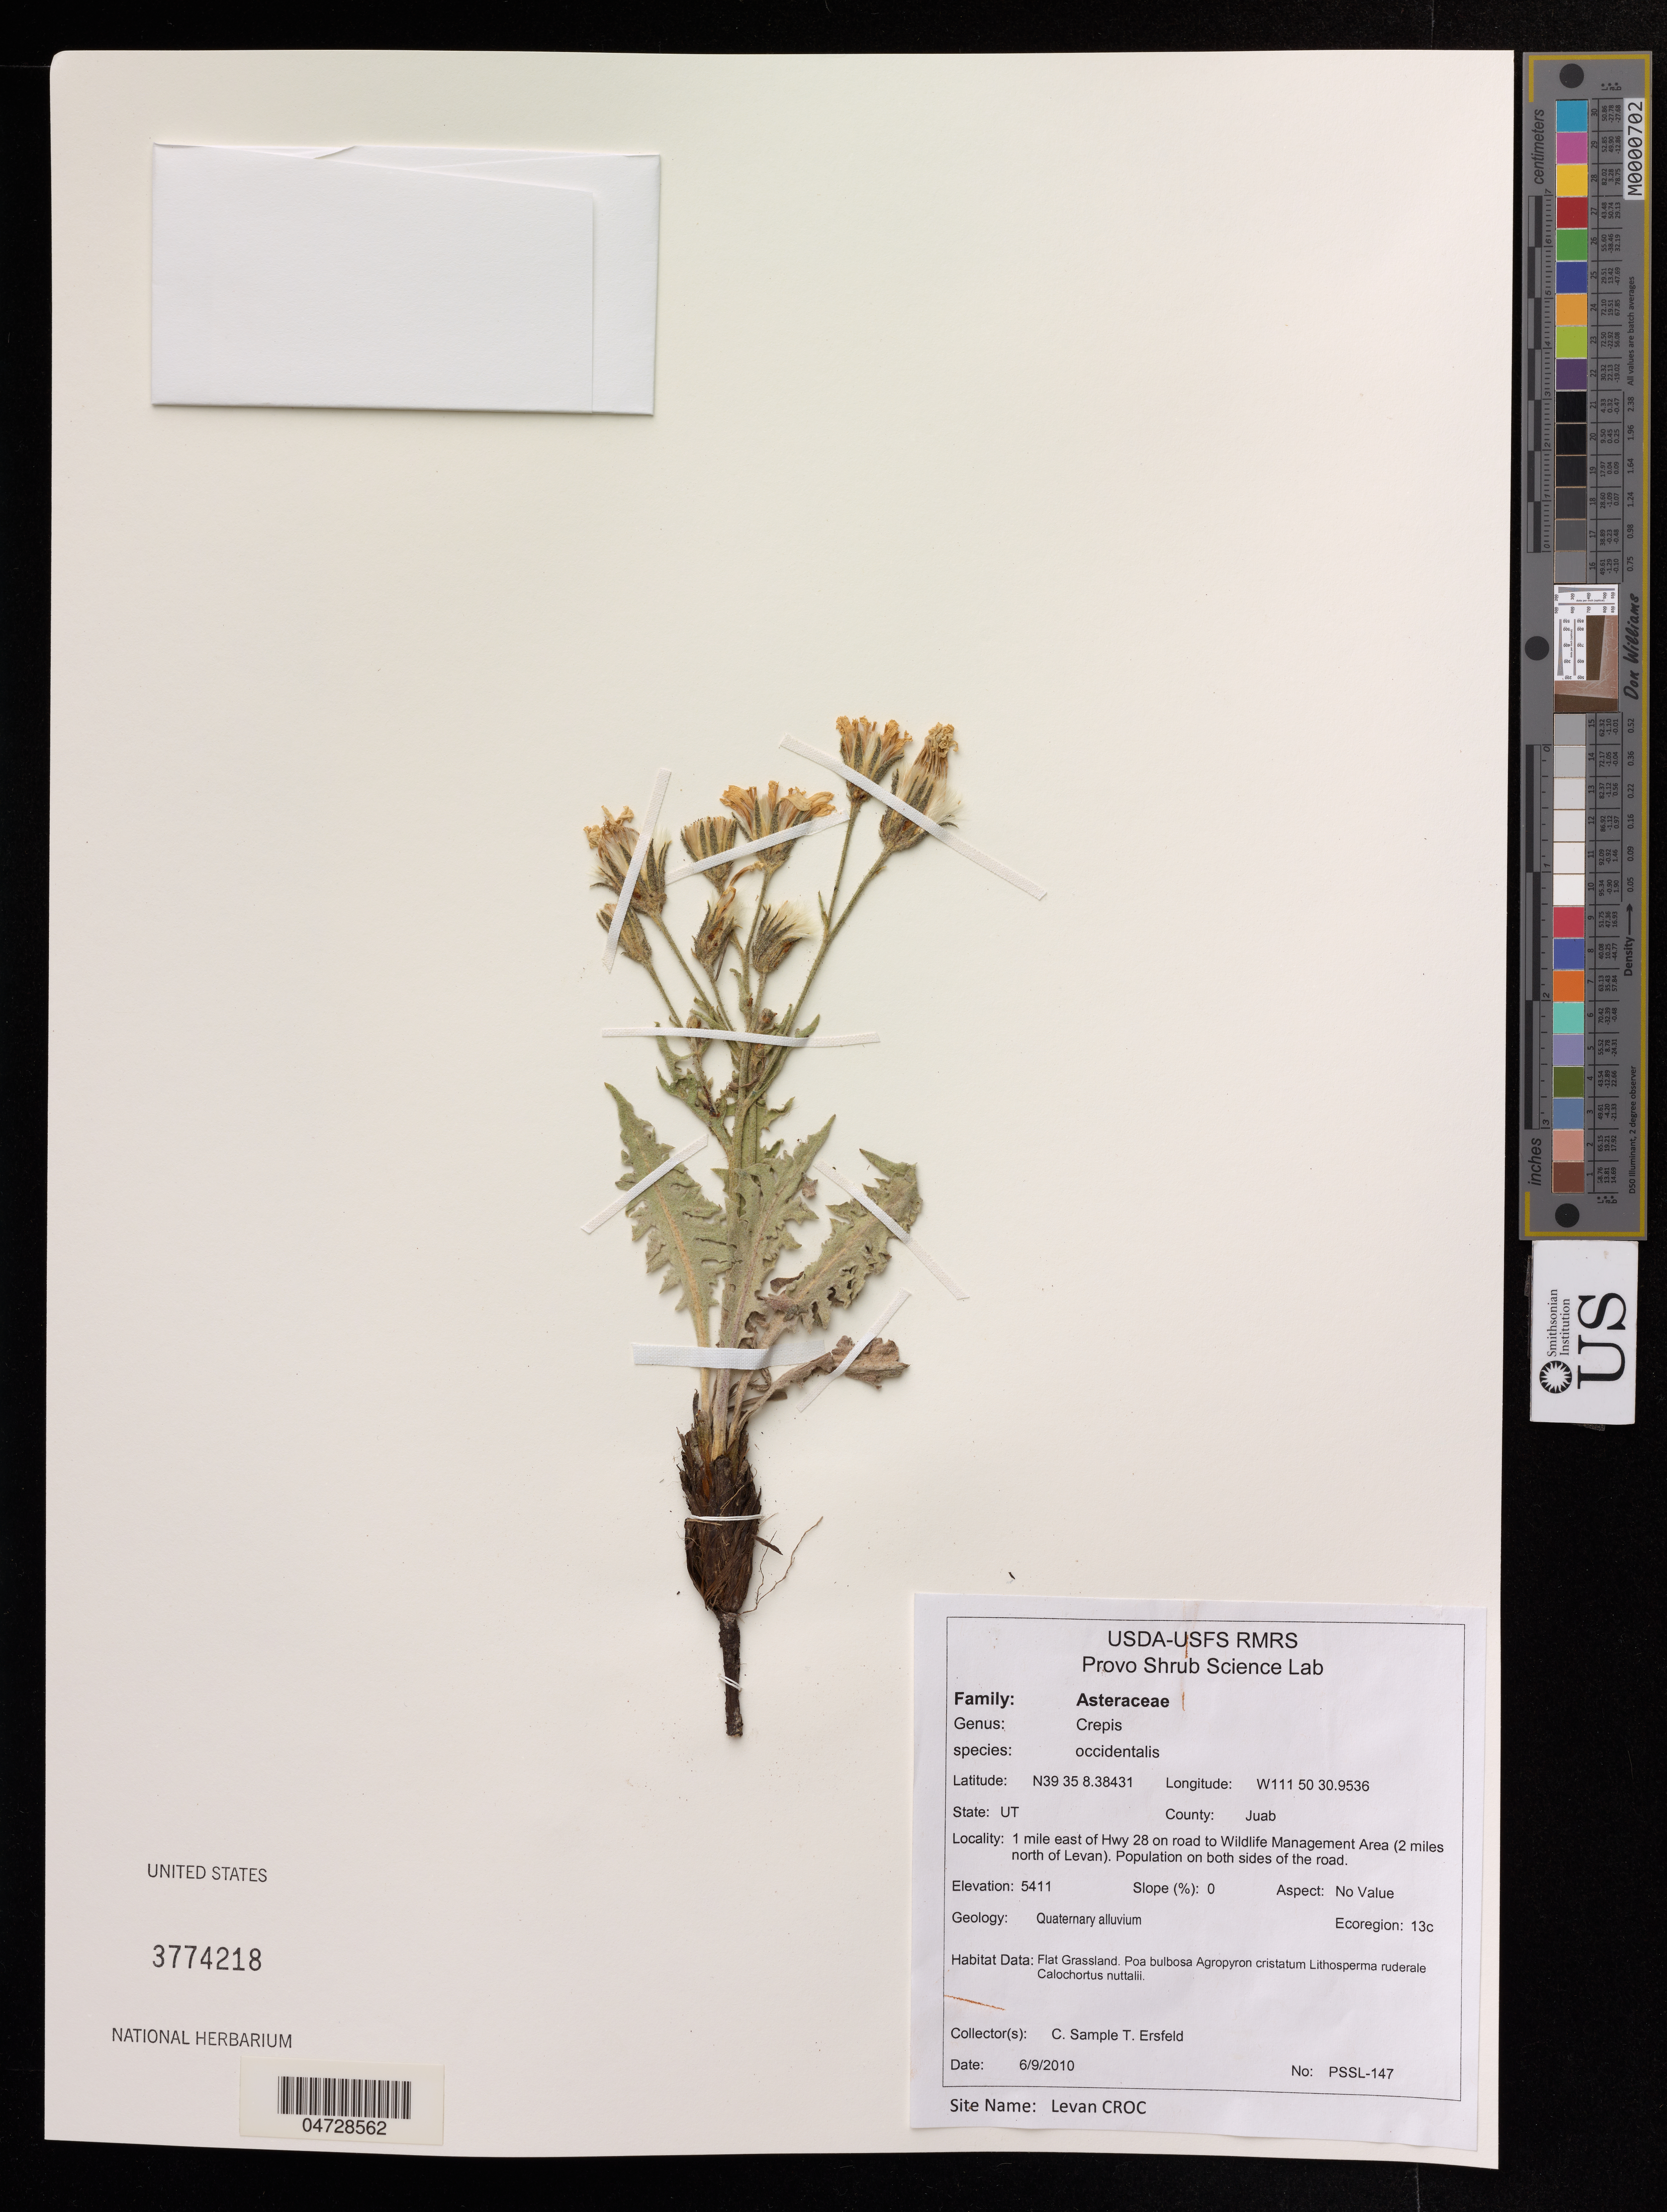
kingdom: Plantae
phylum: Tracheophyta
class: Magnoliopsida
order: Asterales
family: Asteraceae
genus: Crepis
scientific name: Crepis occidentalis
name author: Nutt.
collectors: C. Sample & T. Ersfeld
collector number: PSSL-147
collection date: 2010-09-06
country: United States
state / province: Utah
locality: Juab, 1 miles east of Hwy 28 on road to Wildlife Management Area (2 mils north of Levan).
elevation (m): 1649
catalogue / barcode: US 3774218